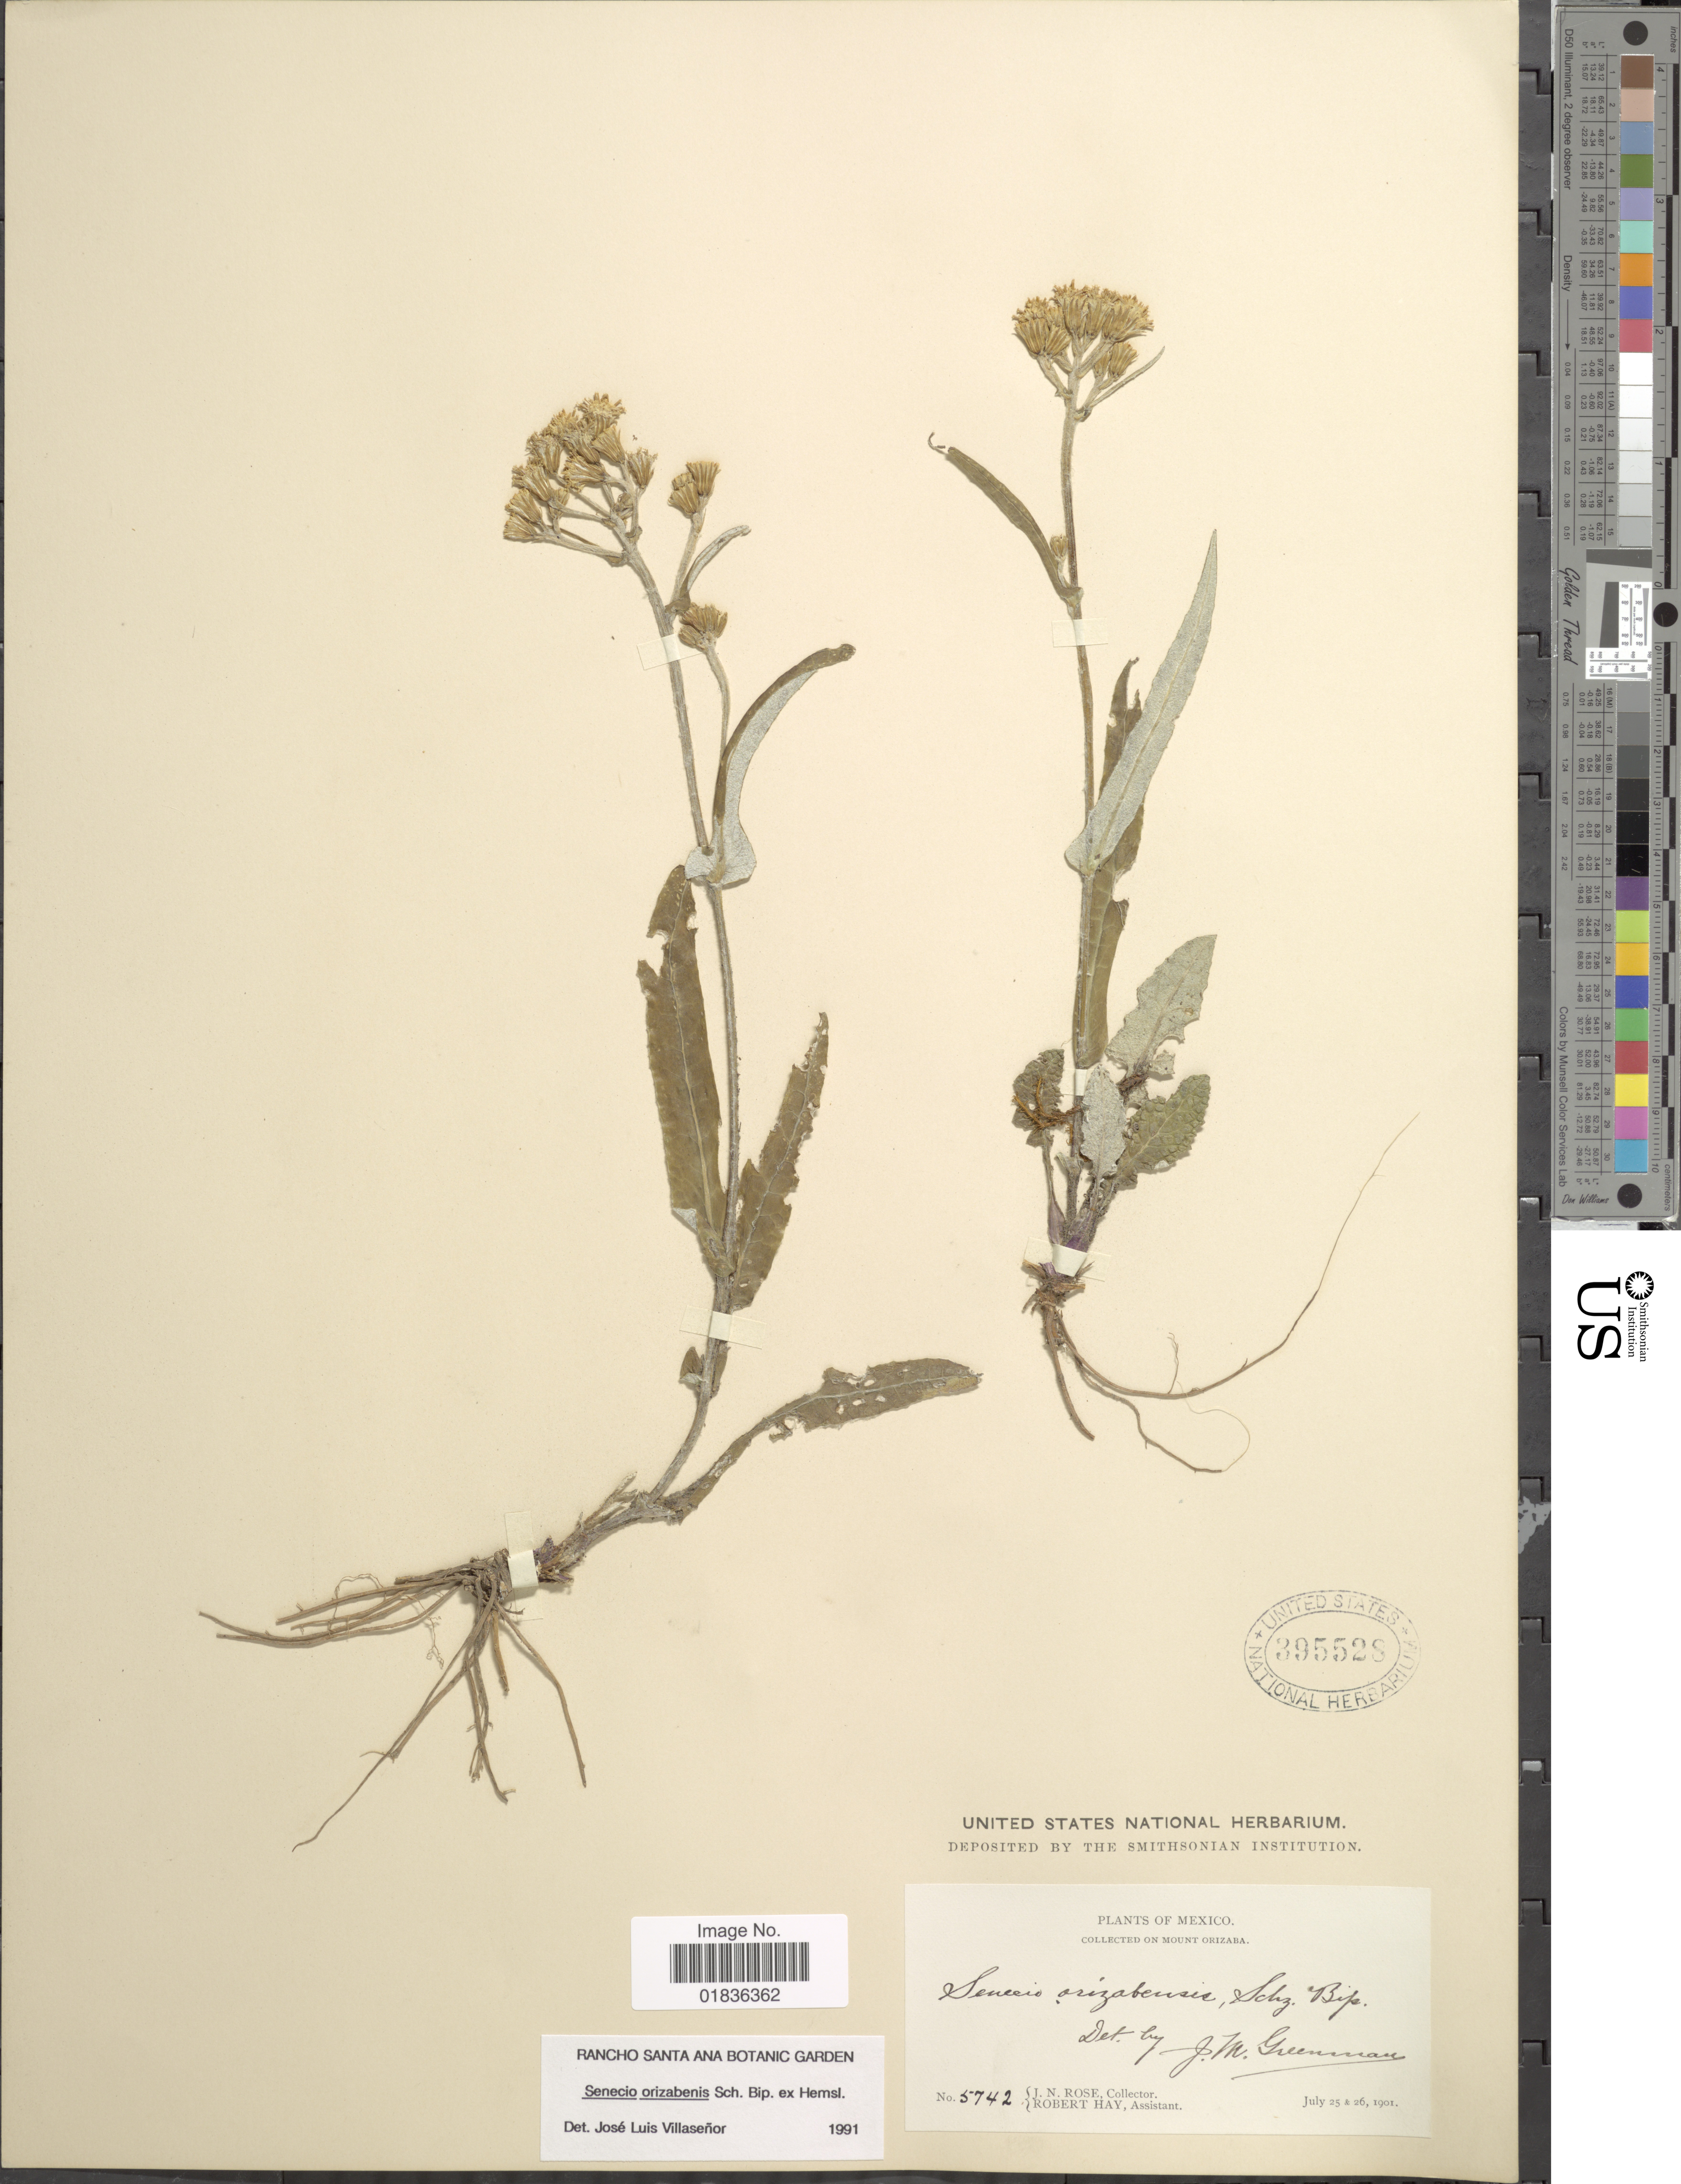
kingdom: Plantae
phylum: Tracheophyta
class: Magnoliopsida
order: Asterales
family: Asteraceae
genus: Senecio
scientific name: Senecio orizabensis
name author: Sch. Bip. & Hemsl.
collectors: J. N. Rose & R. Hay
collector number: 5742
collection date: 1901-07-25/1901-07-26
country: Mexico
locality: On Mount Orizaba.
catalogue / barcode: US 395528